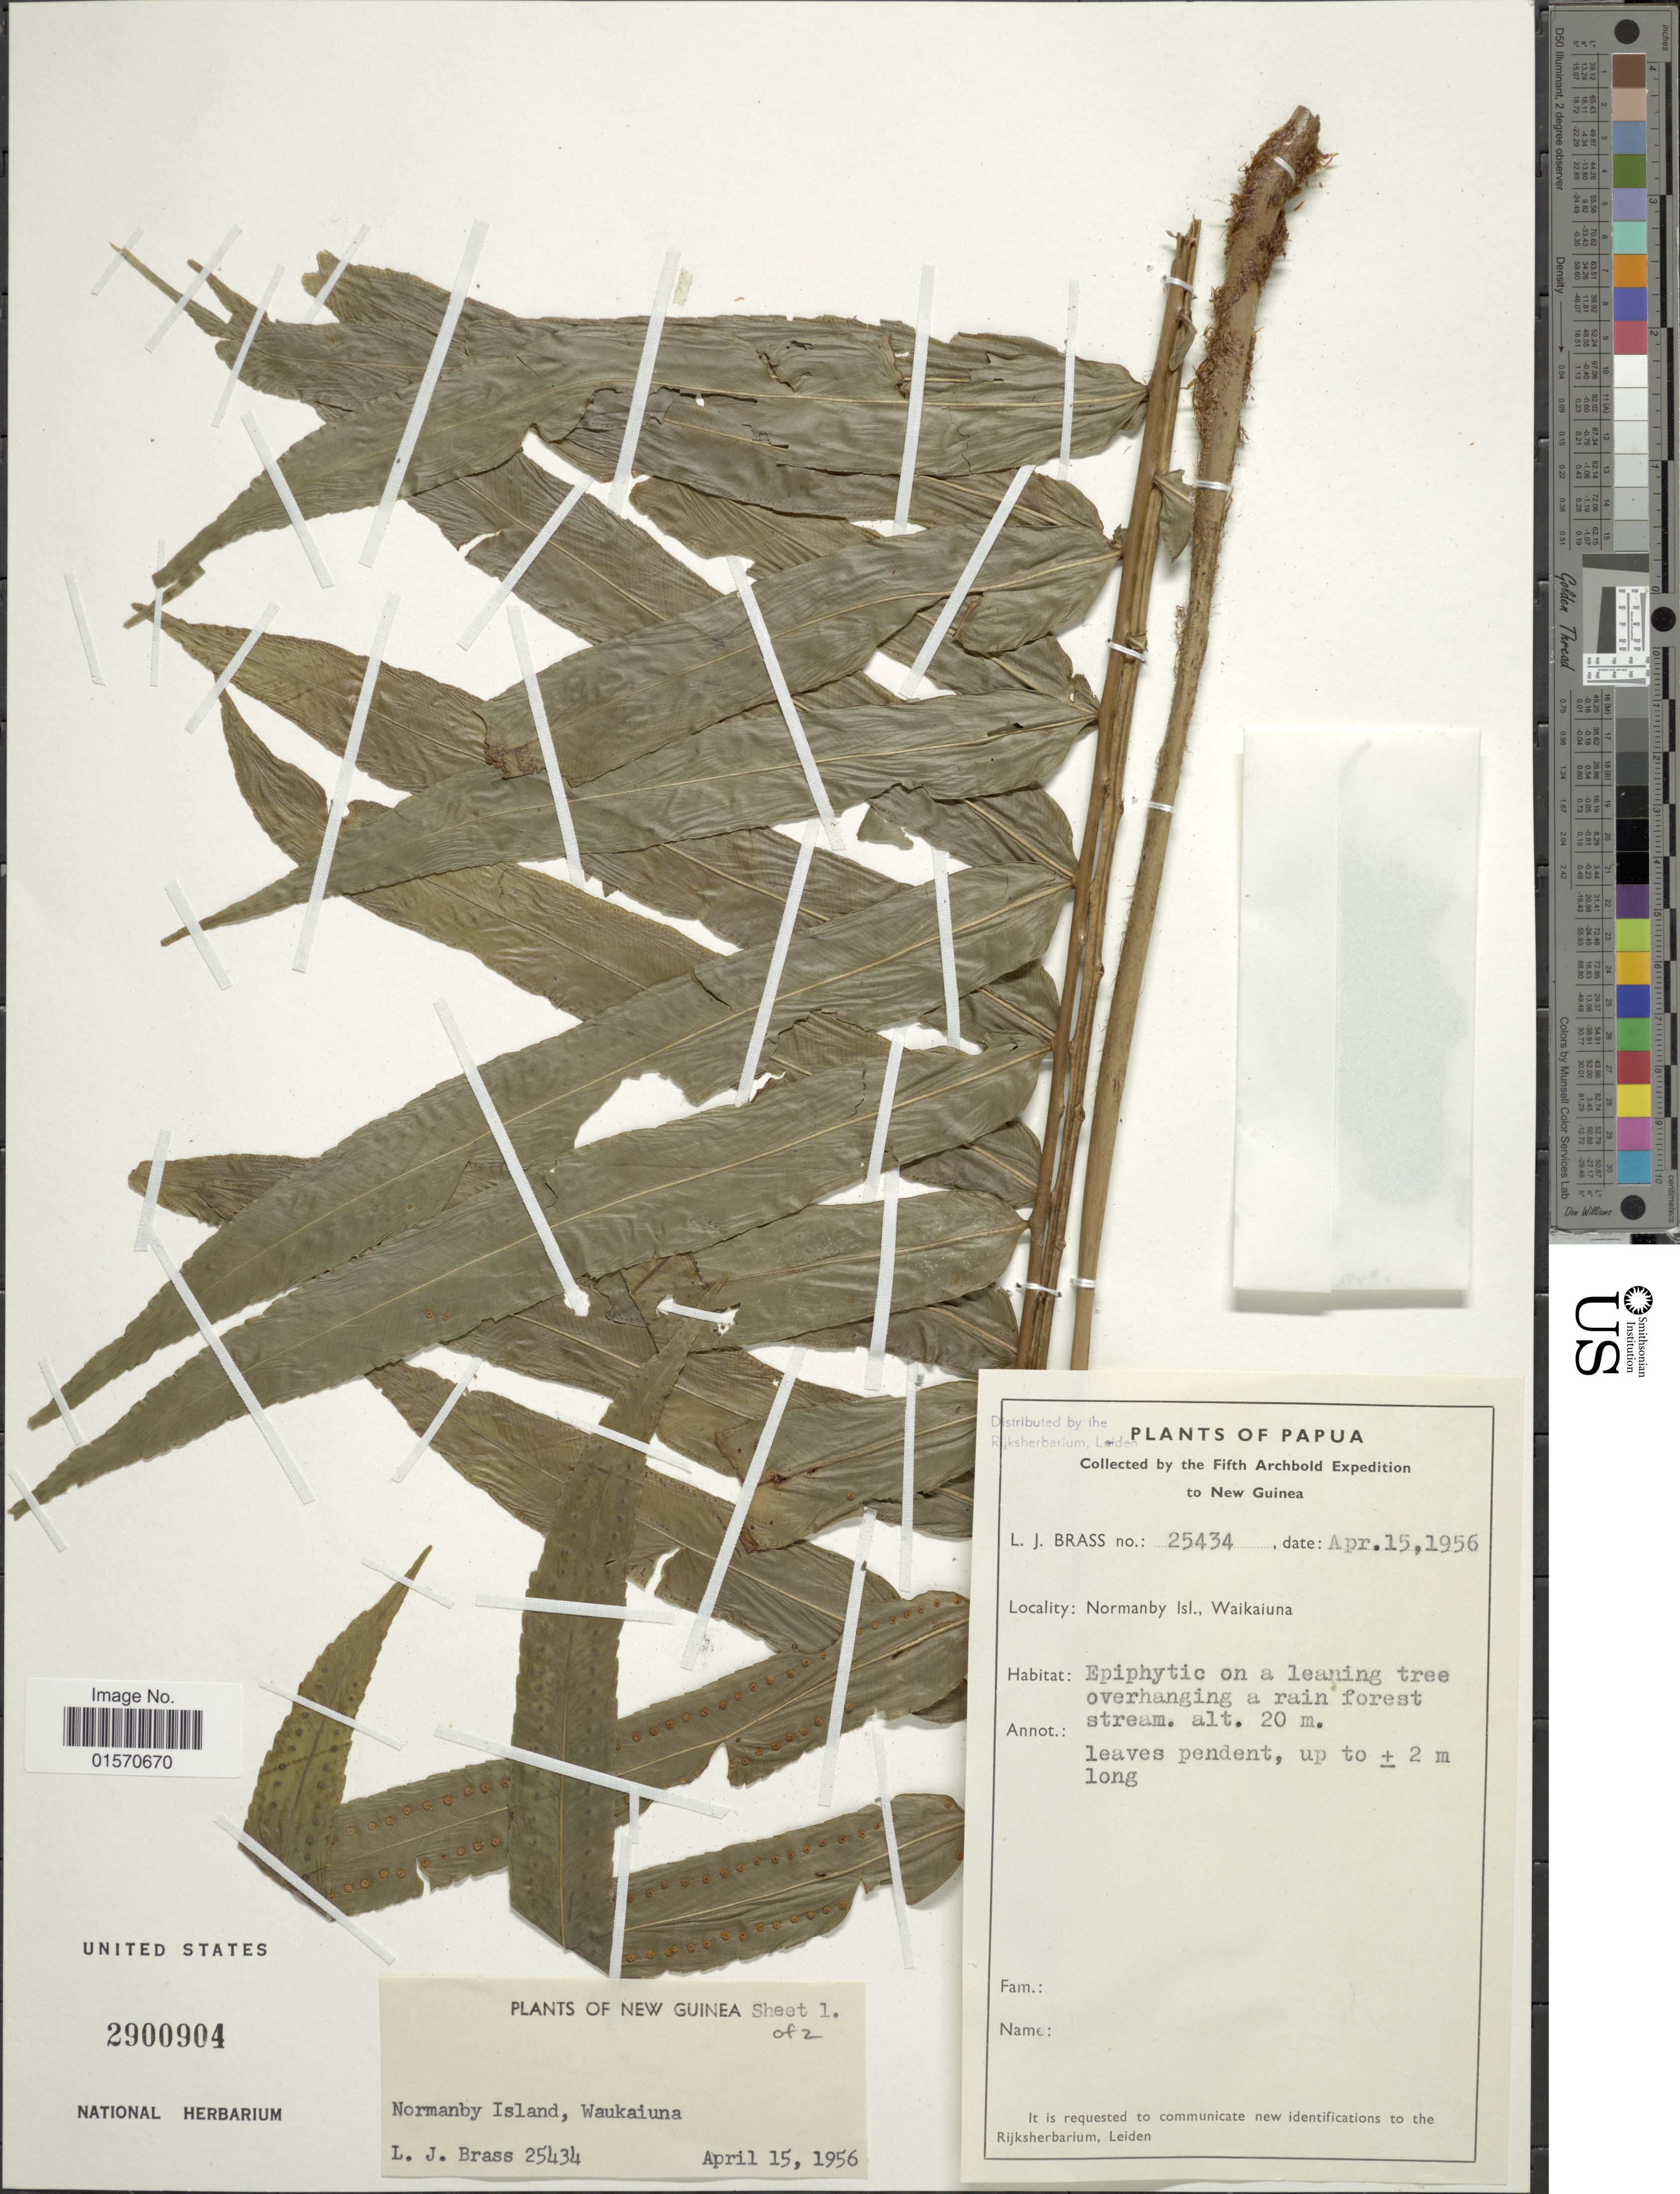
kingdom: Plantae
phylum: Tracheophyta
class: Polypodiopsida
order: Polypodiales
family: Nephrolepidaceae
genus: Nephrolepis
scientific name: Nephrolepis persicifolia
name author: Christ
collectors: L. J. Brass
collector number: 25434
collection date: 1956-04-15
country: Papua New Guinea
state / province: Milne Bay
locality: Papua. New Guinea. Normanby Isl., Waikaiuna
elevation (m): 20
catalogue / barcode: US 2900904